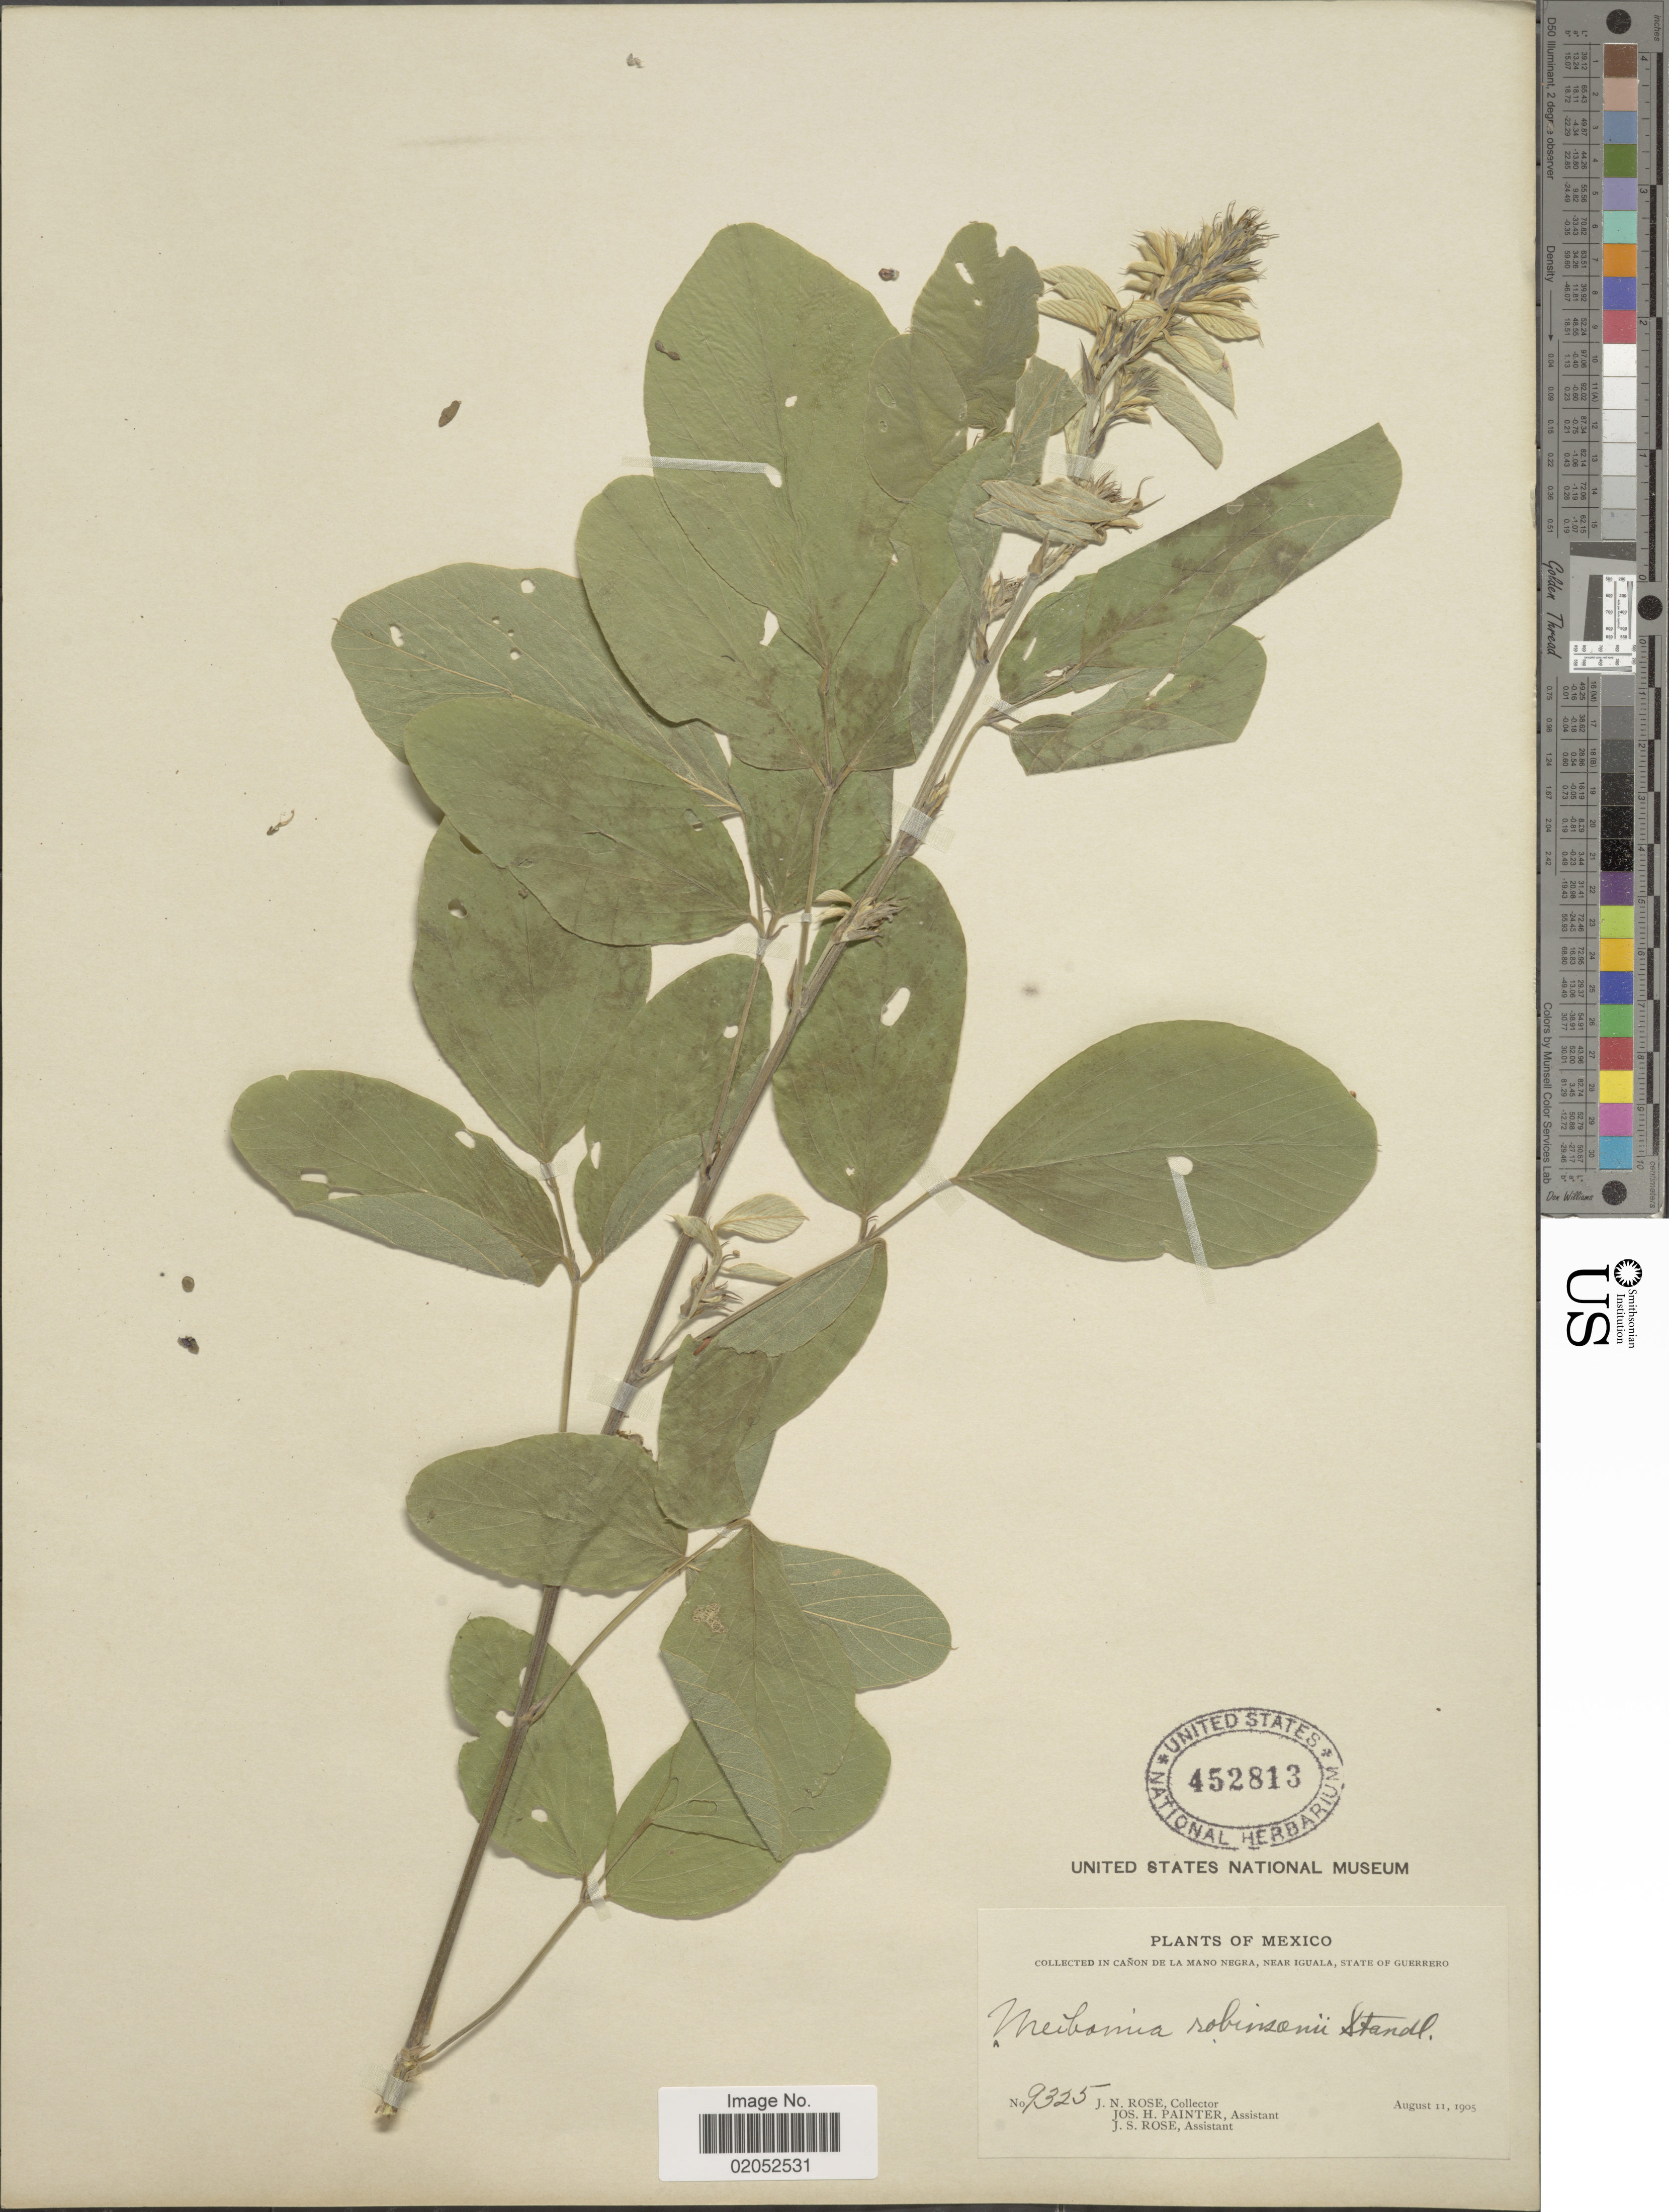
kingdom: Plantae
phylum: Tracheophyta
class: Magnoliopsida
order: Fabales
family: Fabaceae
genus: Desmodium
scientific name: Desmodium nicaraguense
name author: Oerst.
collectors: J. N. Rose, J. H. Painter & J. S. Rose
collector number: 9325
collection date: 1905-08-11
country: Mexico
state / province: Guerrero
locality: In canon de la Mano Negra, Near Iguala, State of Guerrero.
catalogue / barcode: US 452813